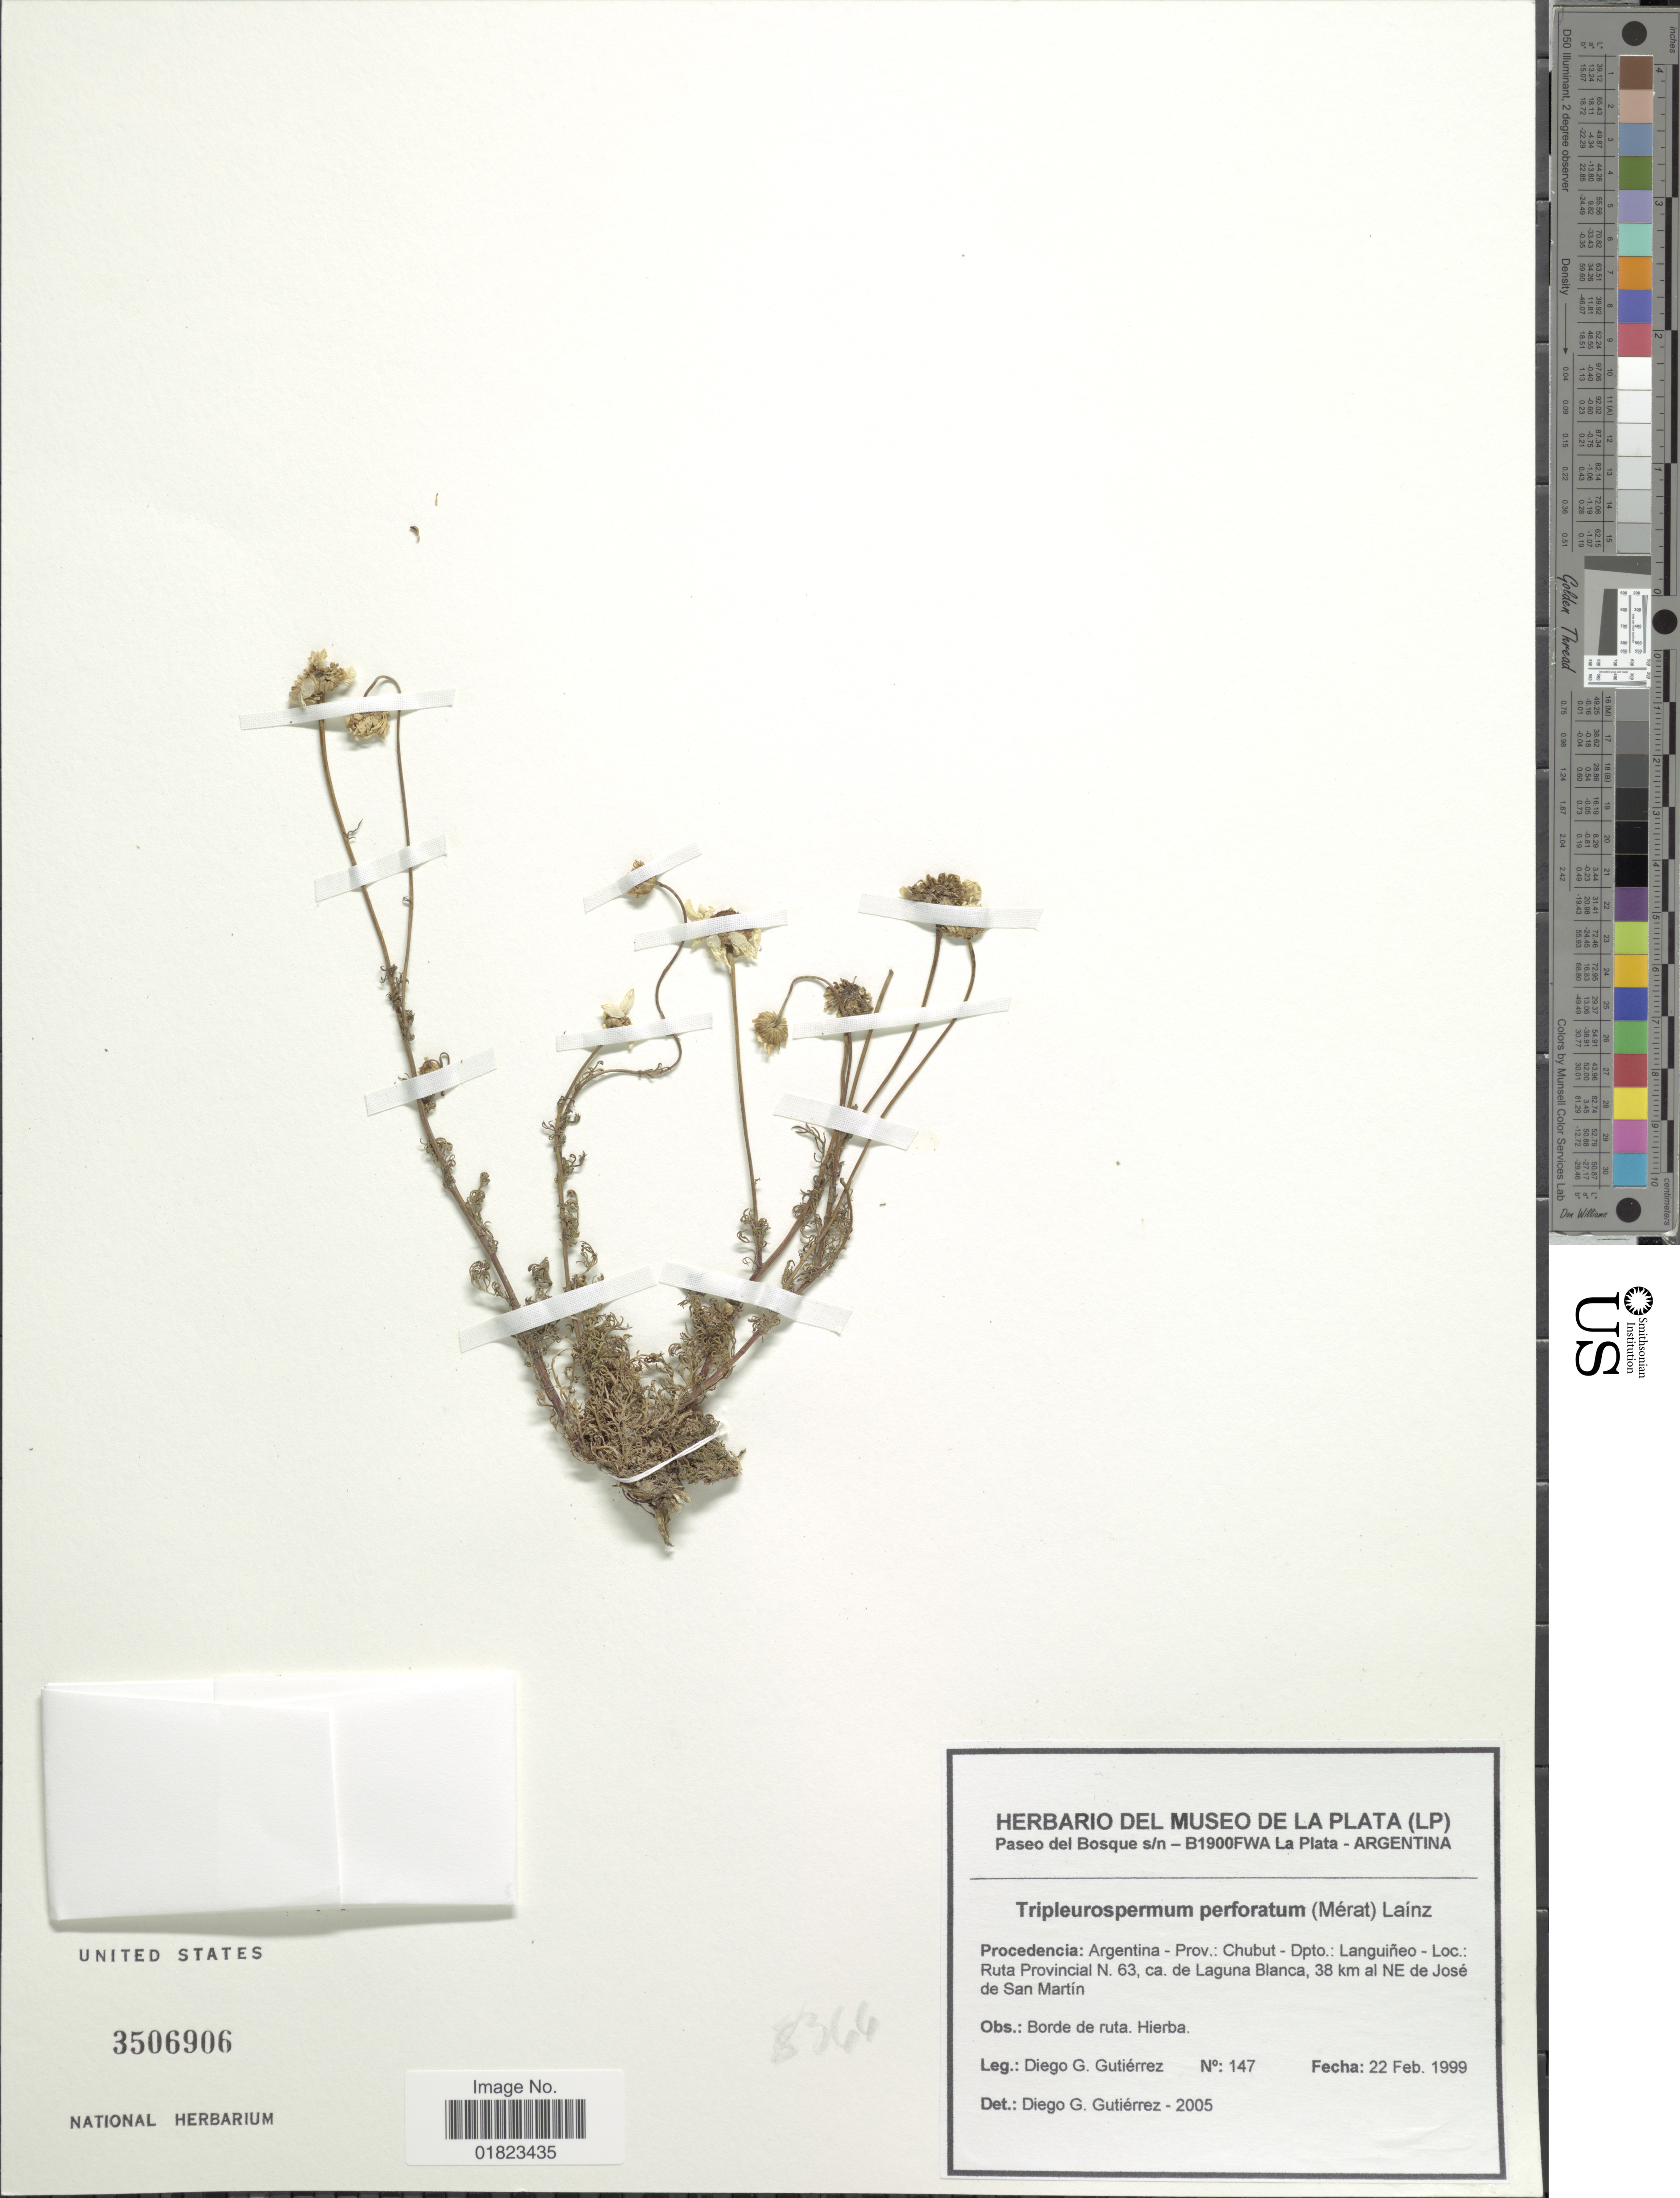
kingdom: Plantae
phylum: Tracheophyta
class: Magnoliopsida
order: Asterales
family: Asteraceae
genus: Tripleurospermum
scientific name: Tripleurospermum perforatum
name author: (Mérat) Laínz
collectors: D. G. Gutiérrez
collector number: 147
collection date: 1999-02-22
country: Argentina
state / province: Chubut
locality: Procedencia: Argentina - Prov.: Chubut - Dpto.: Languineo- Ruta Provincial N. 63., de Laguna Blanca, 38 km al NE de Jose de San Martin.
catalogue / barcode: US 3506906